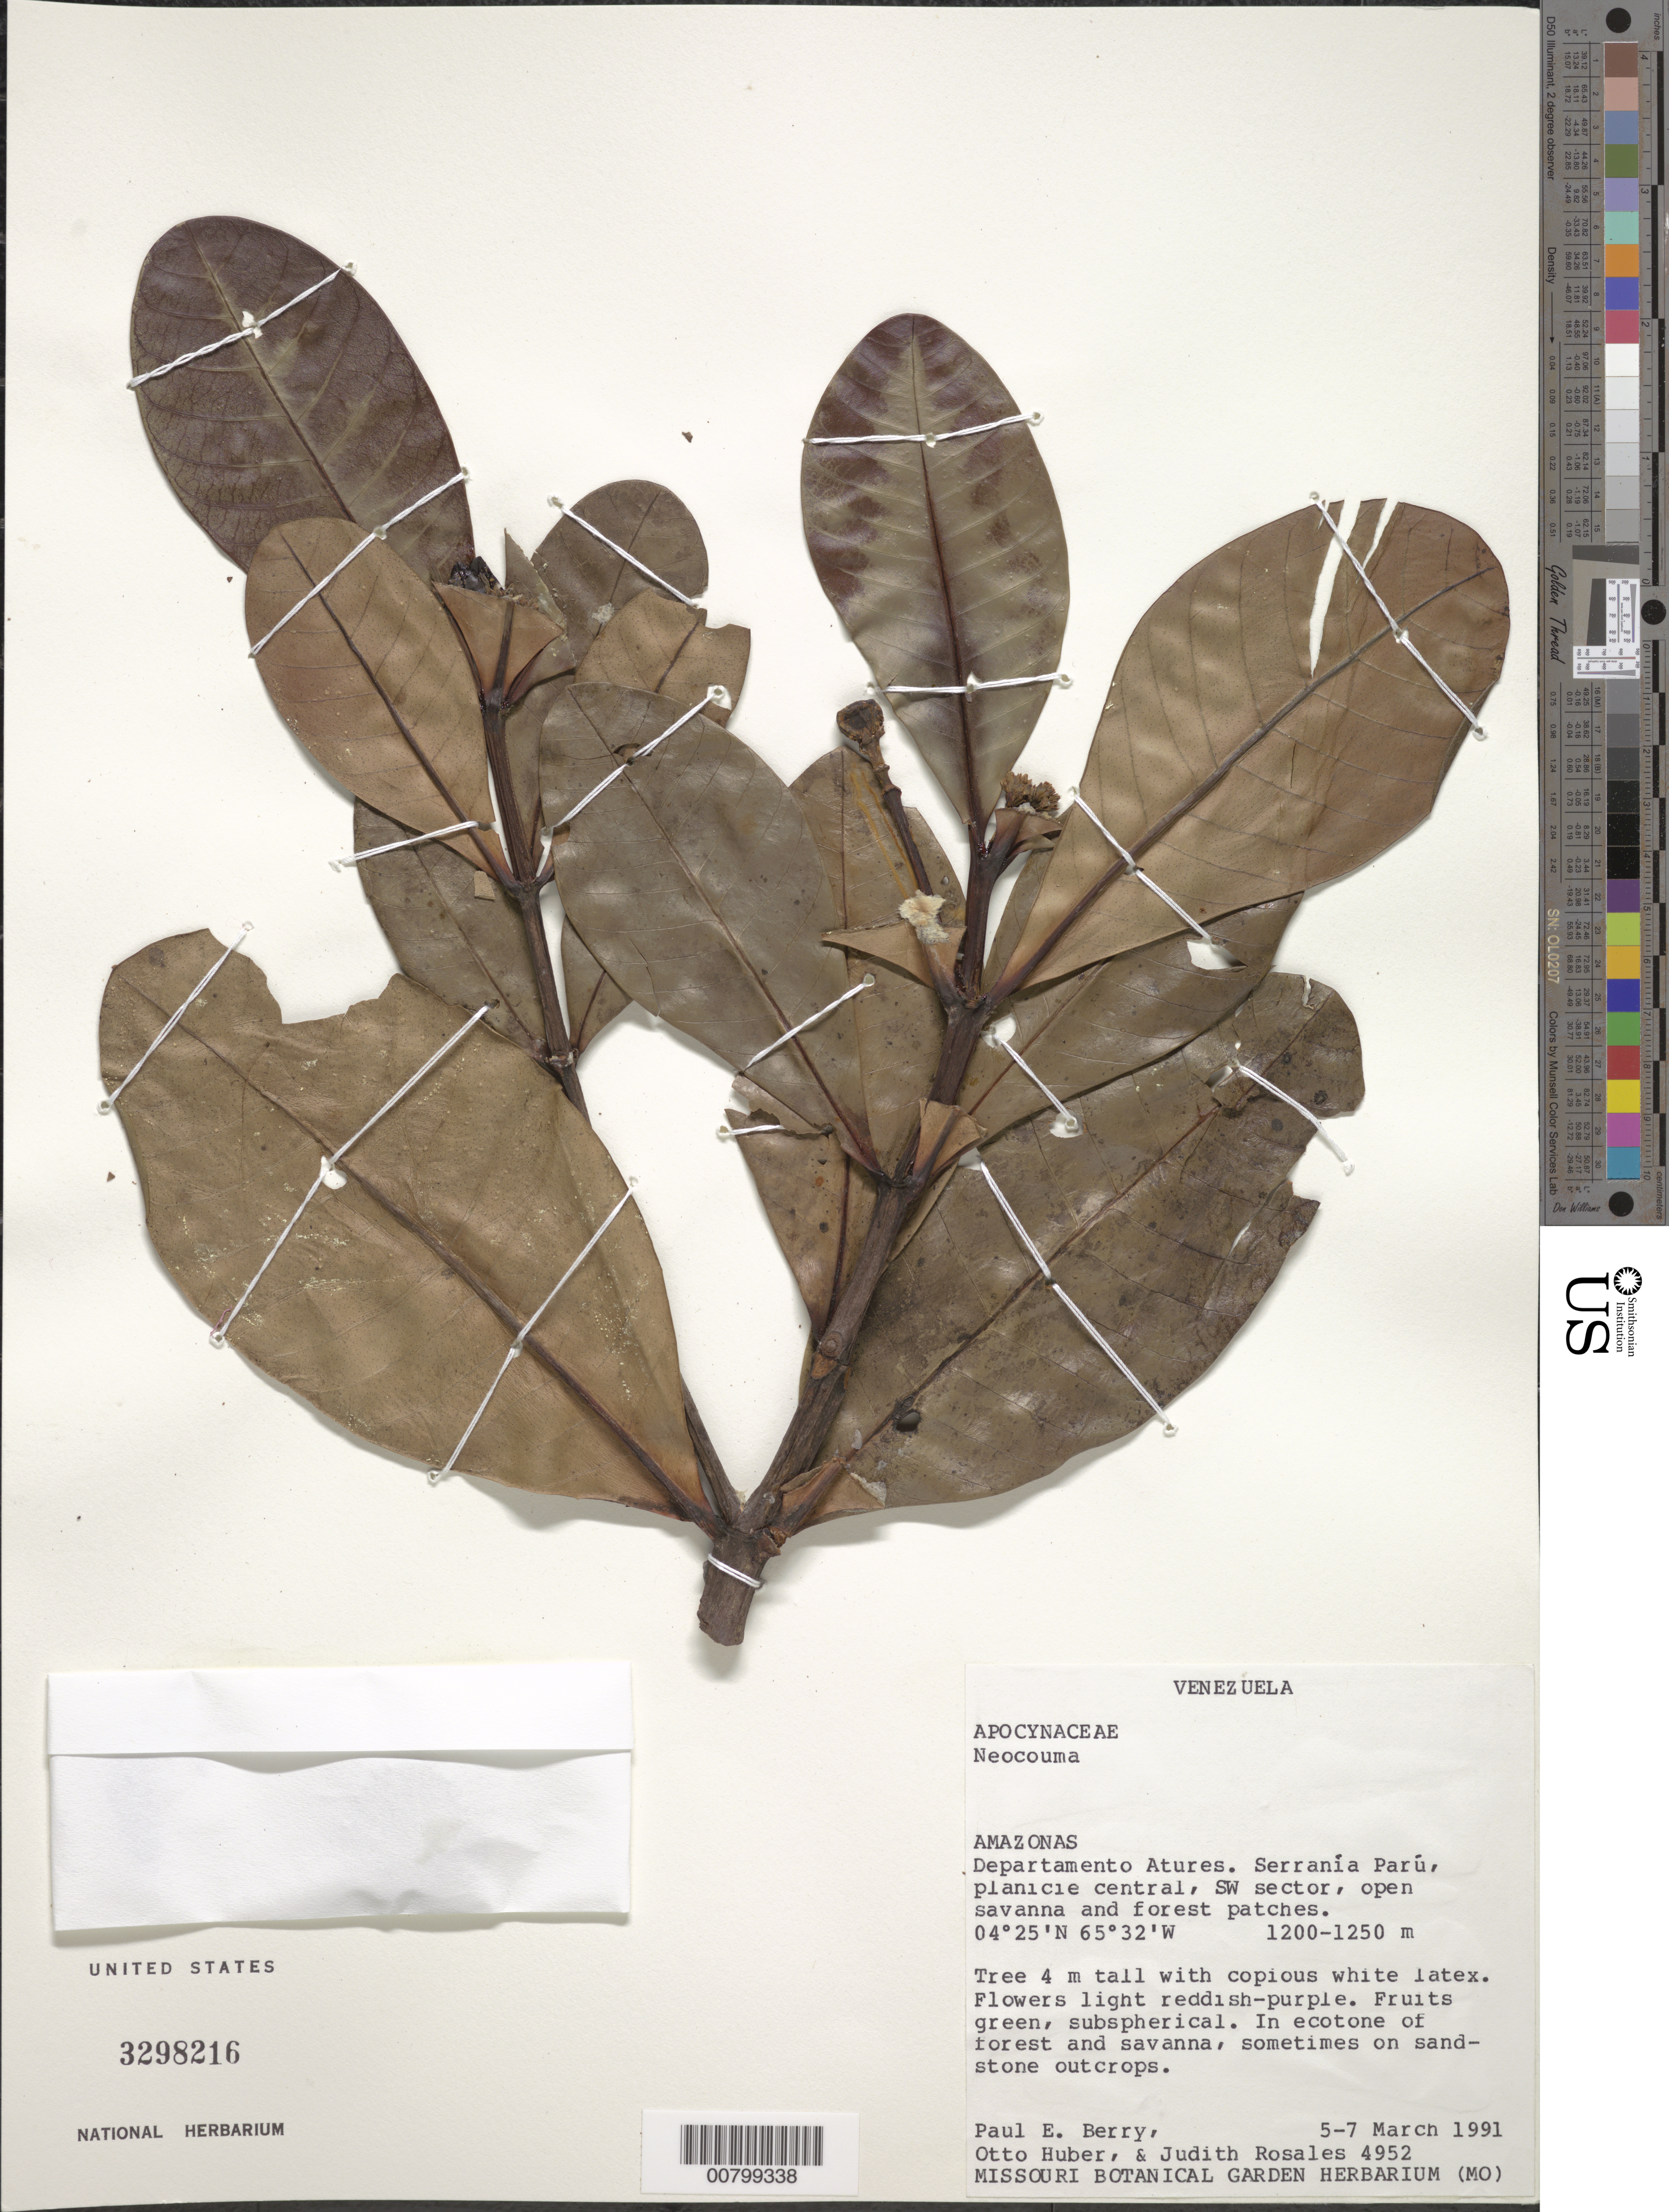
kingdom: Plantae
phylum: Tracheophyta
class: Magnoliopsida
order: Gentianales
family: Apocynaceae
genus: Neocouma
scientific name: Neocouma sp.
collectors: P. E. Berry, O. Huber & J. Rosales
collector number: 4952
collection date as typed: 5-Mar-91 to 7-Mar-91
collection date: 1991-03-05/1991-03-07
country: Venezuela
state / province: Amazonas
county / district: Atures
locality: Serranía Parú, SW sector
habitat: Open savanna and forest patches; in ecotone of forest and savanna, sometimes on sandstone outcrops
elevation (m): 1200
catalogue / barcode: US 3298216